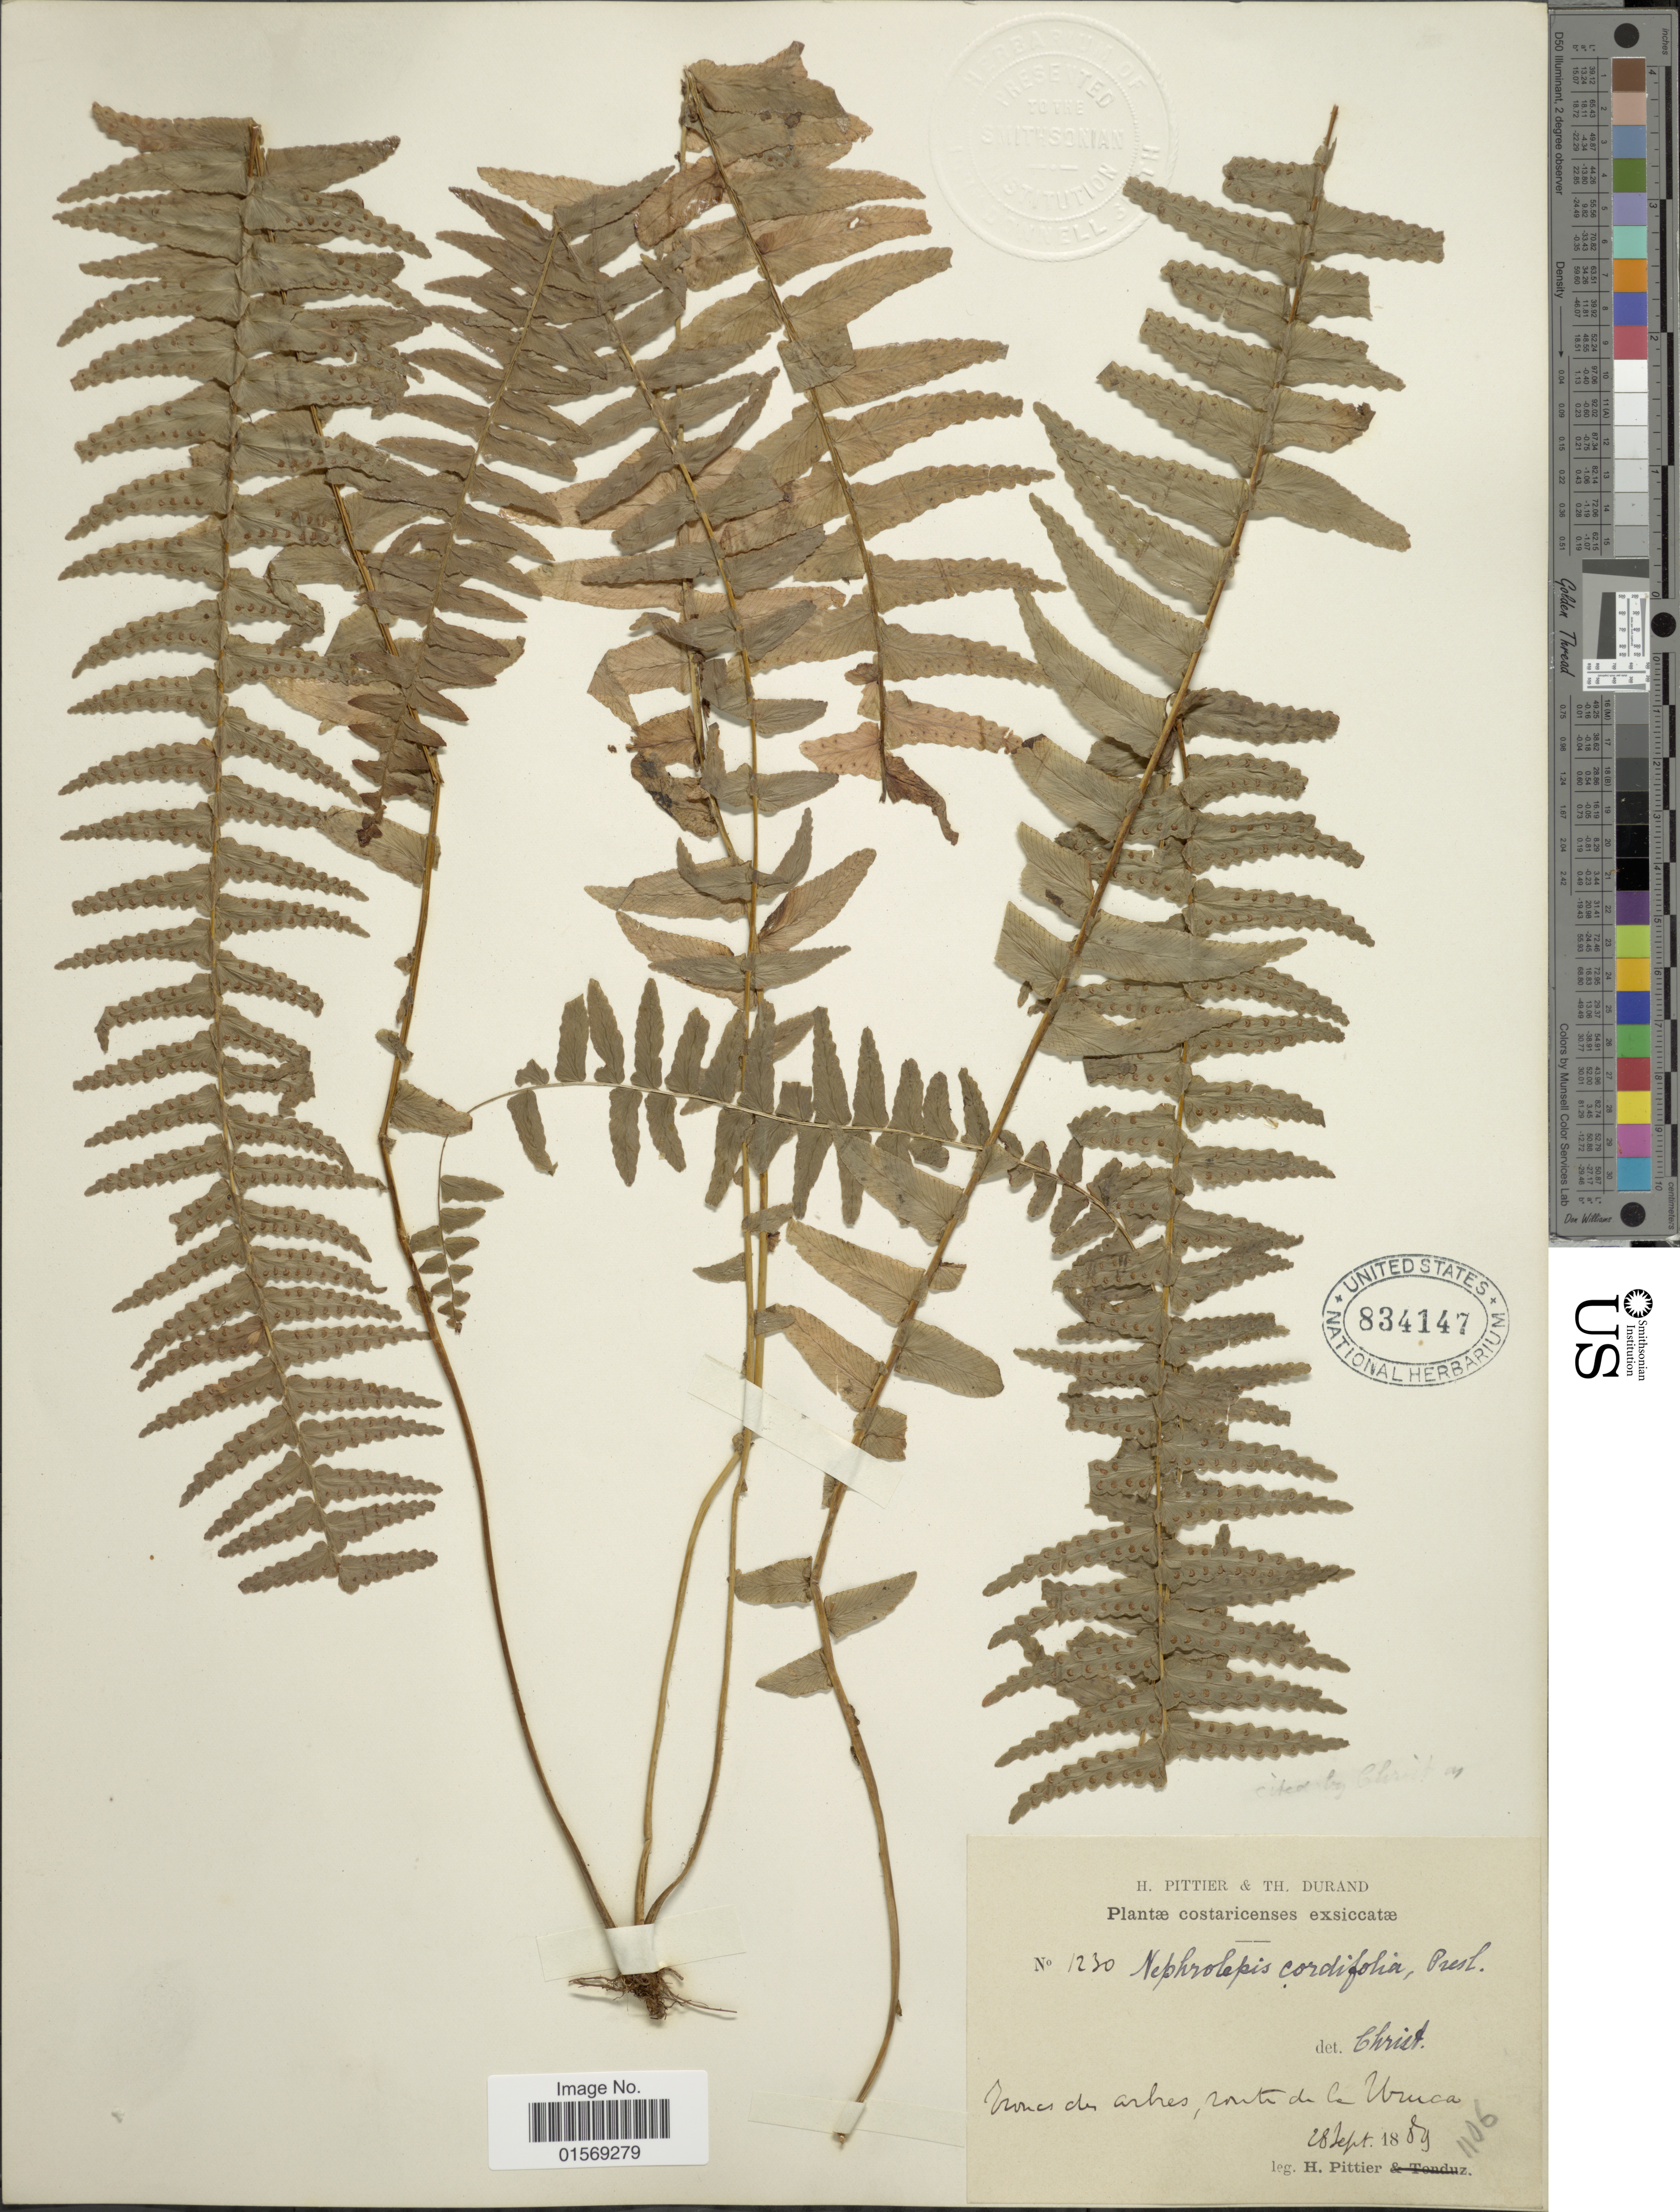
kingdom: Plantae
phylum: Tracheophyta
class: Polypodiopsida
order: Polypodiales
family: Nephrolepidaceae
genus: Nephrolepis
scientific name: Nephrolepis undulata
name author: J. Sm.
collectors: H. F. Pittier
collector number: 1230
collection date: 1889-09-28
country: Costa Rica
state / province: San José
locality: route de la Uruca.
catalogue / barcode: US 834147